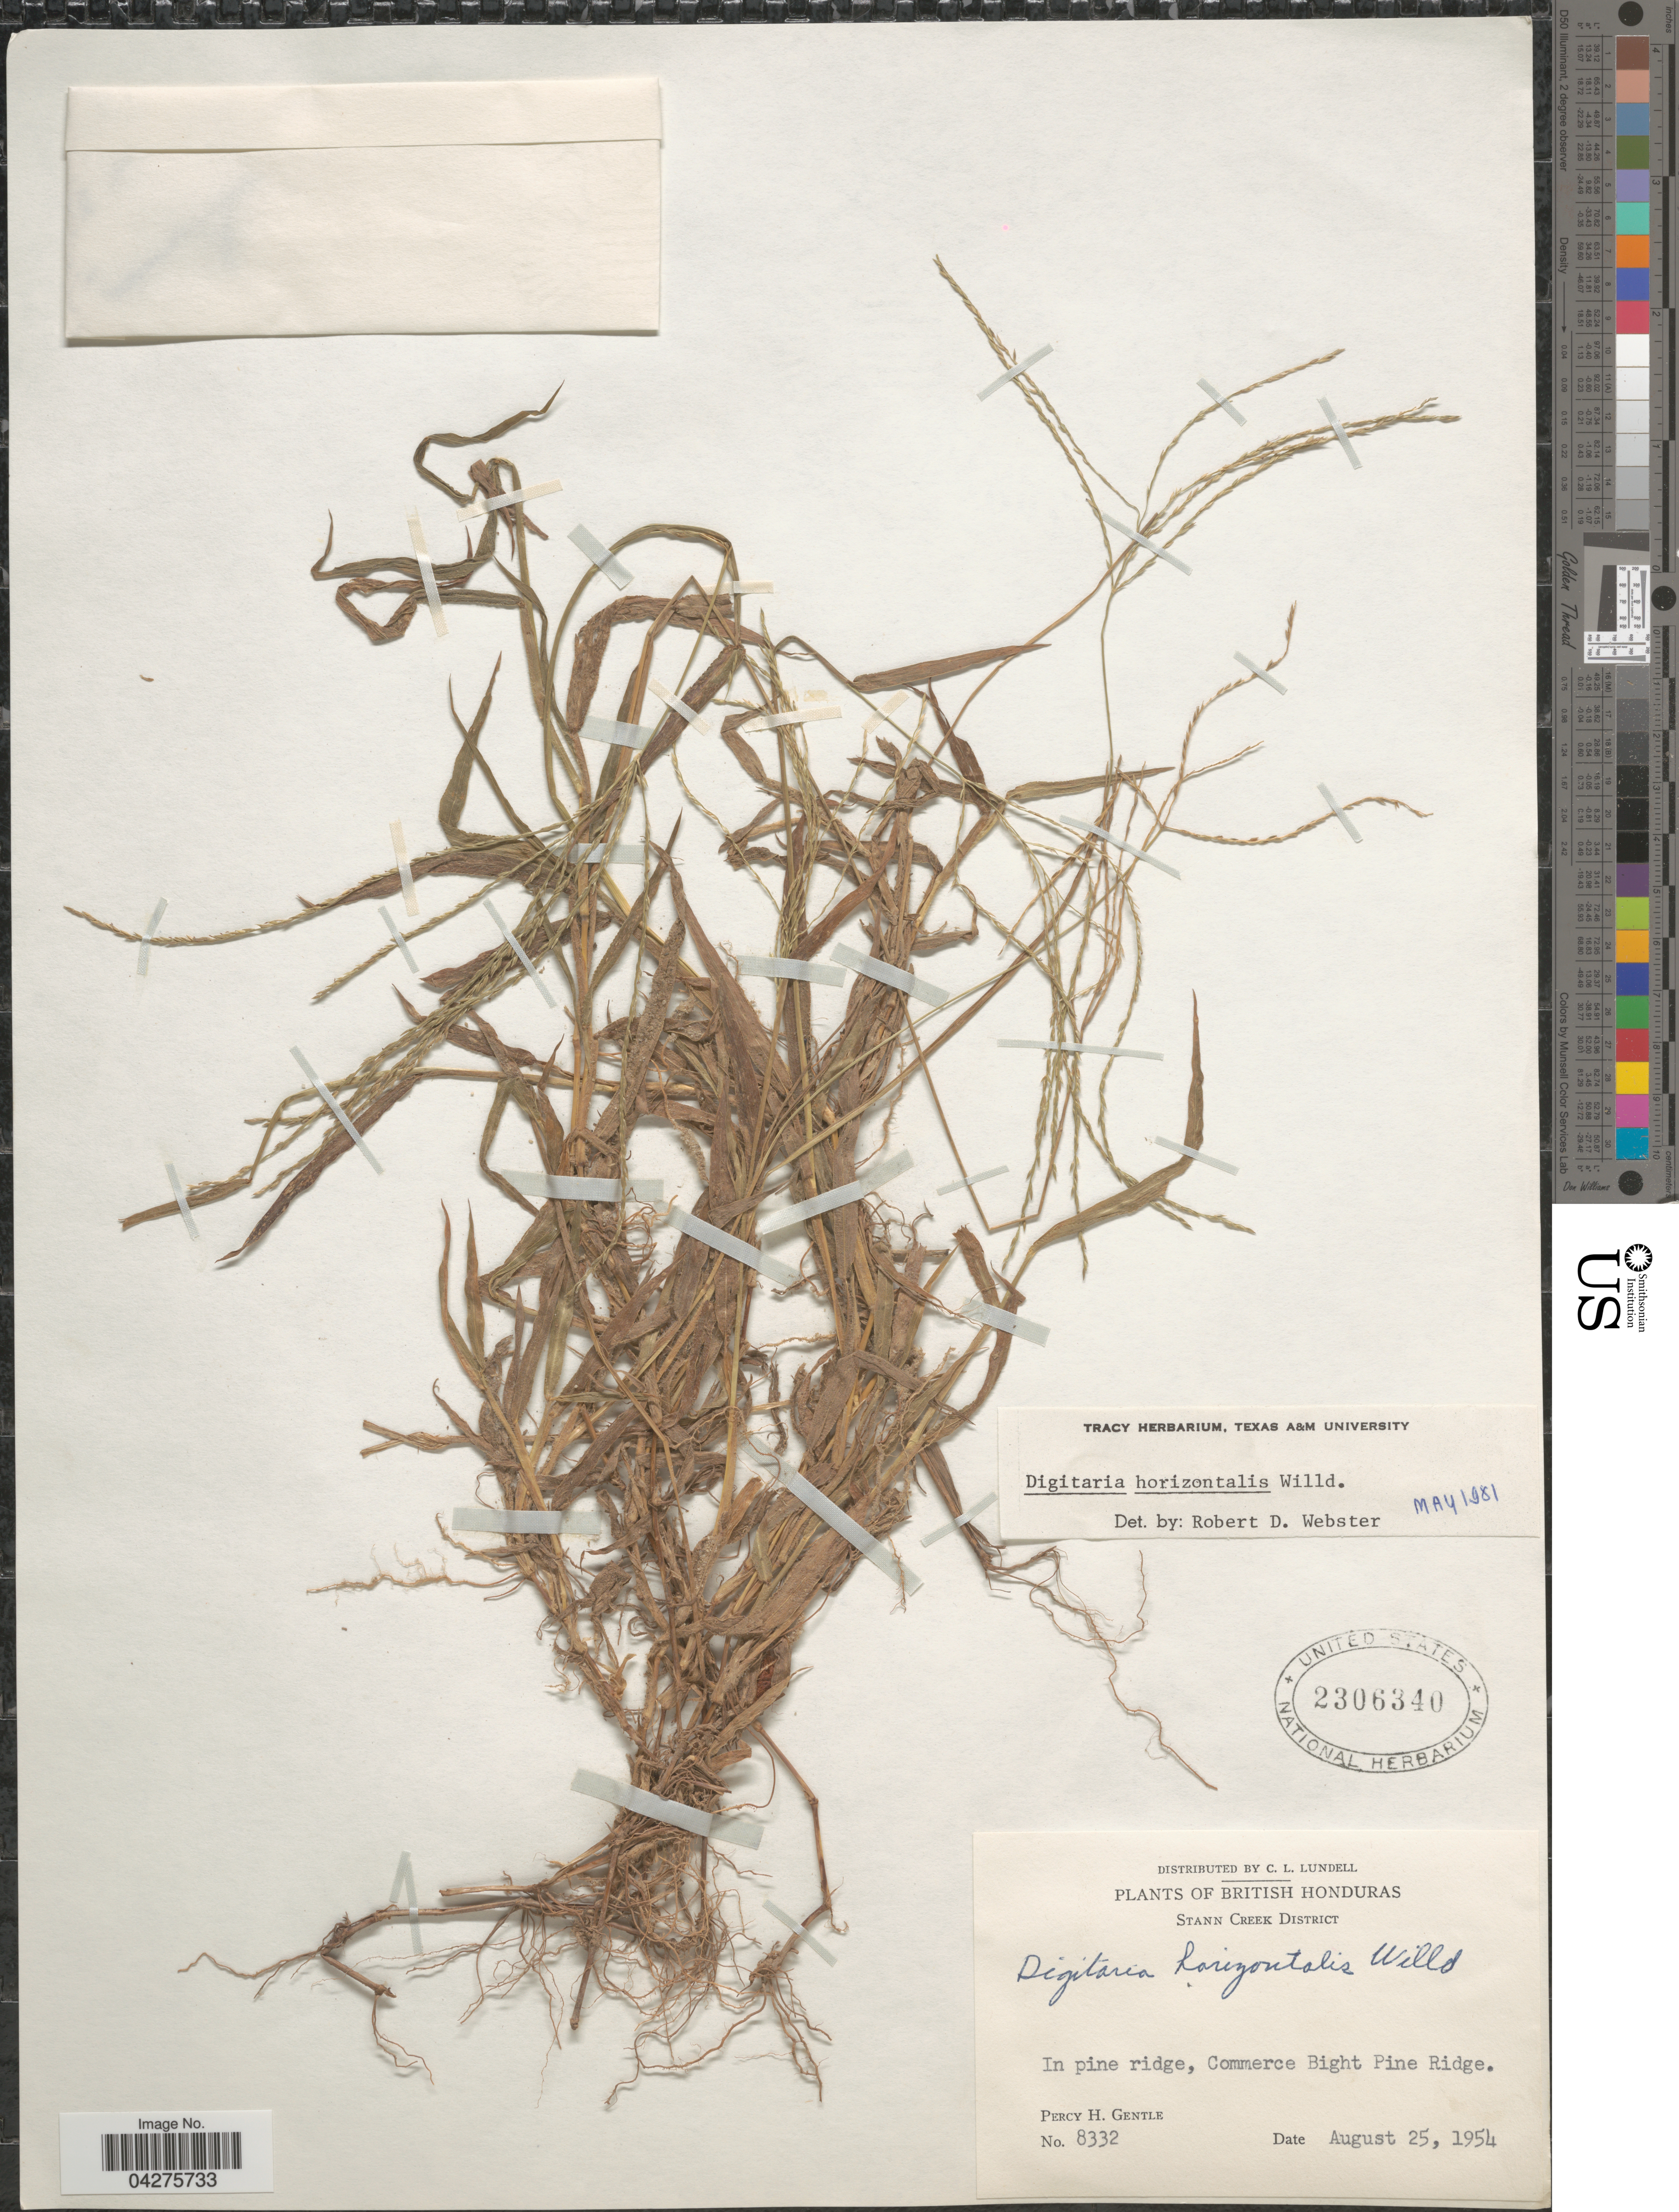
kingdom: Plantae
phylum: Tracheophyta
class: Liliopsida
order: Poales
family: Poaceae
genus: Digitaria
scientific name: Digitaria horizontalis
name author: Willd.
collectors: P. H. Gentle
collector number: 8332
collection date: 1954-08-25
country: Belize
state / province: Stann Creek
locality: British Honduras. Stann Creek District. In pine ridge, Commerce Bight Pine Ridge.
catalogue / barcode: US 2306340